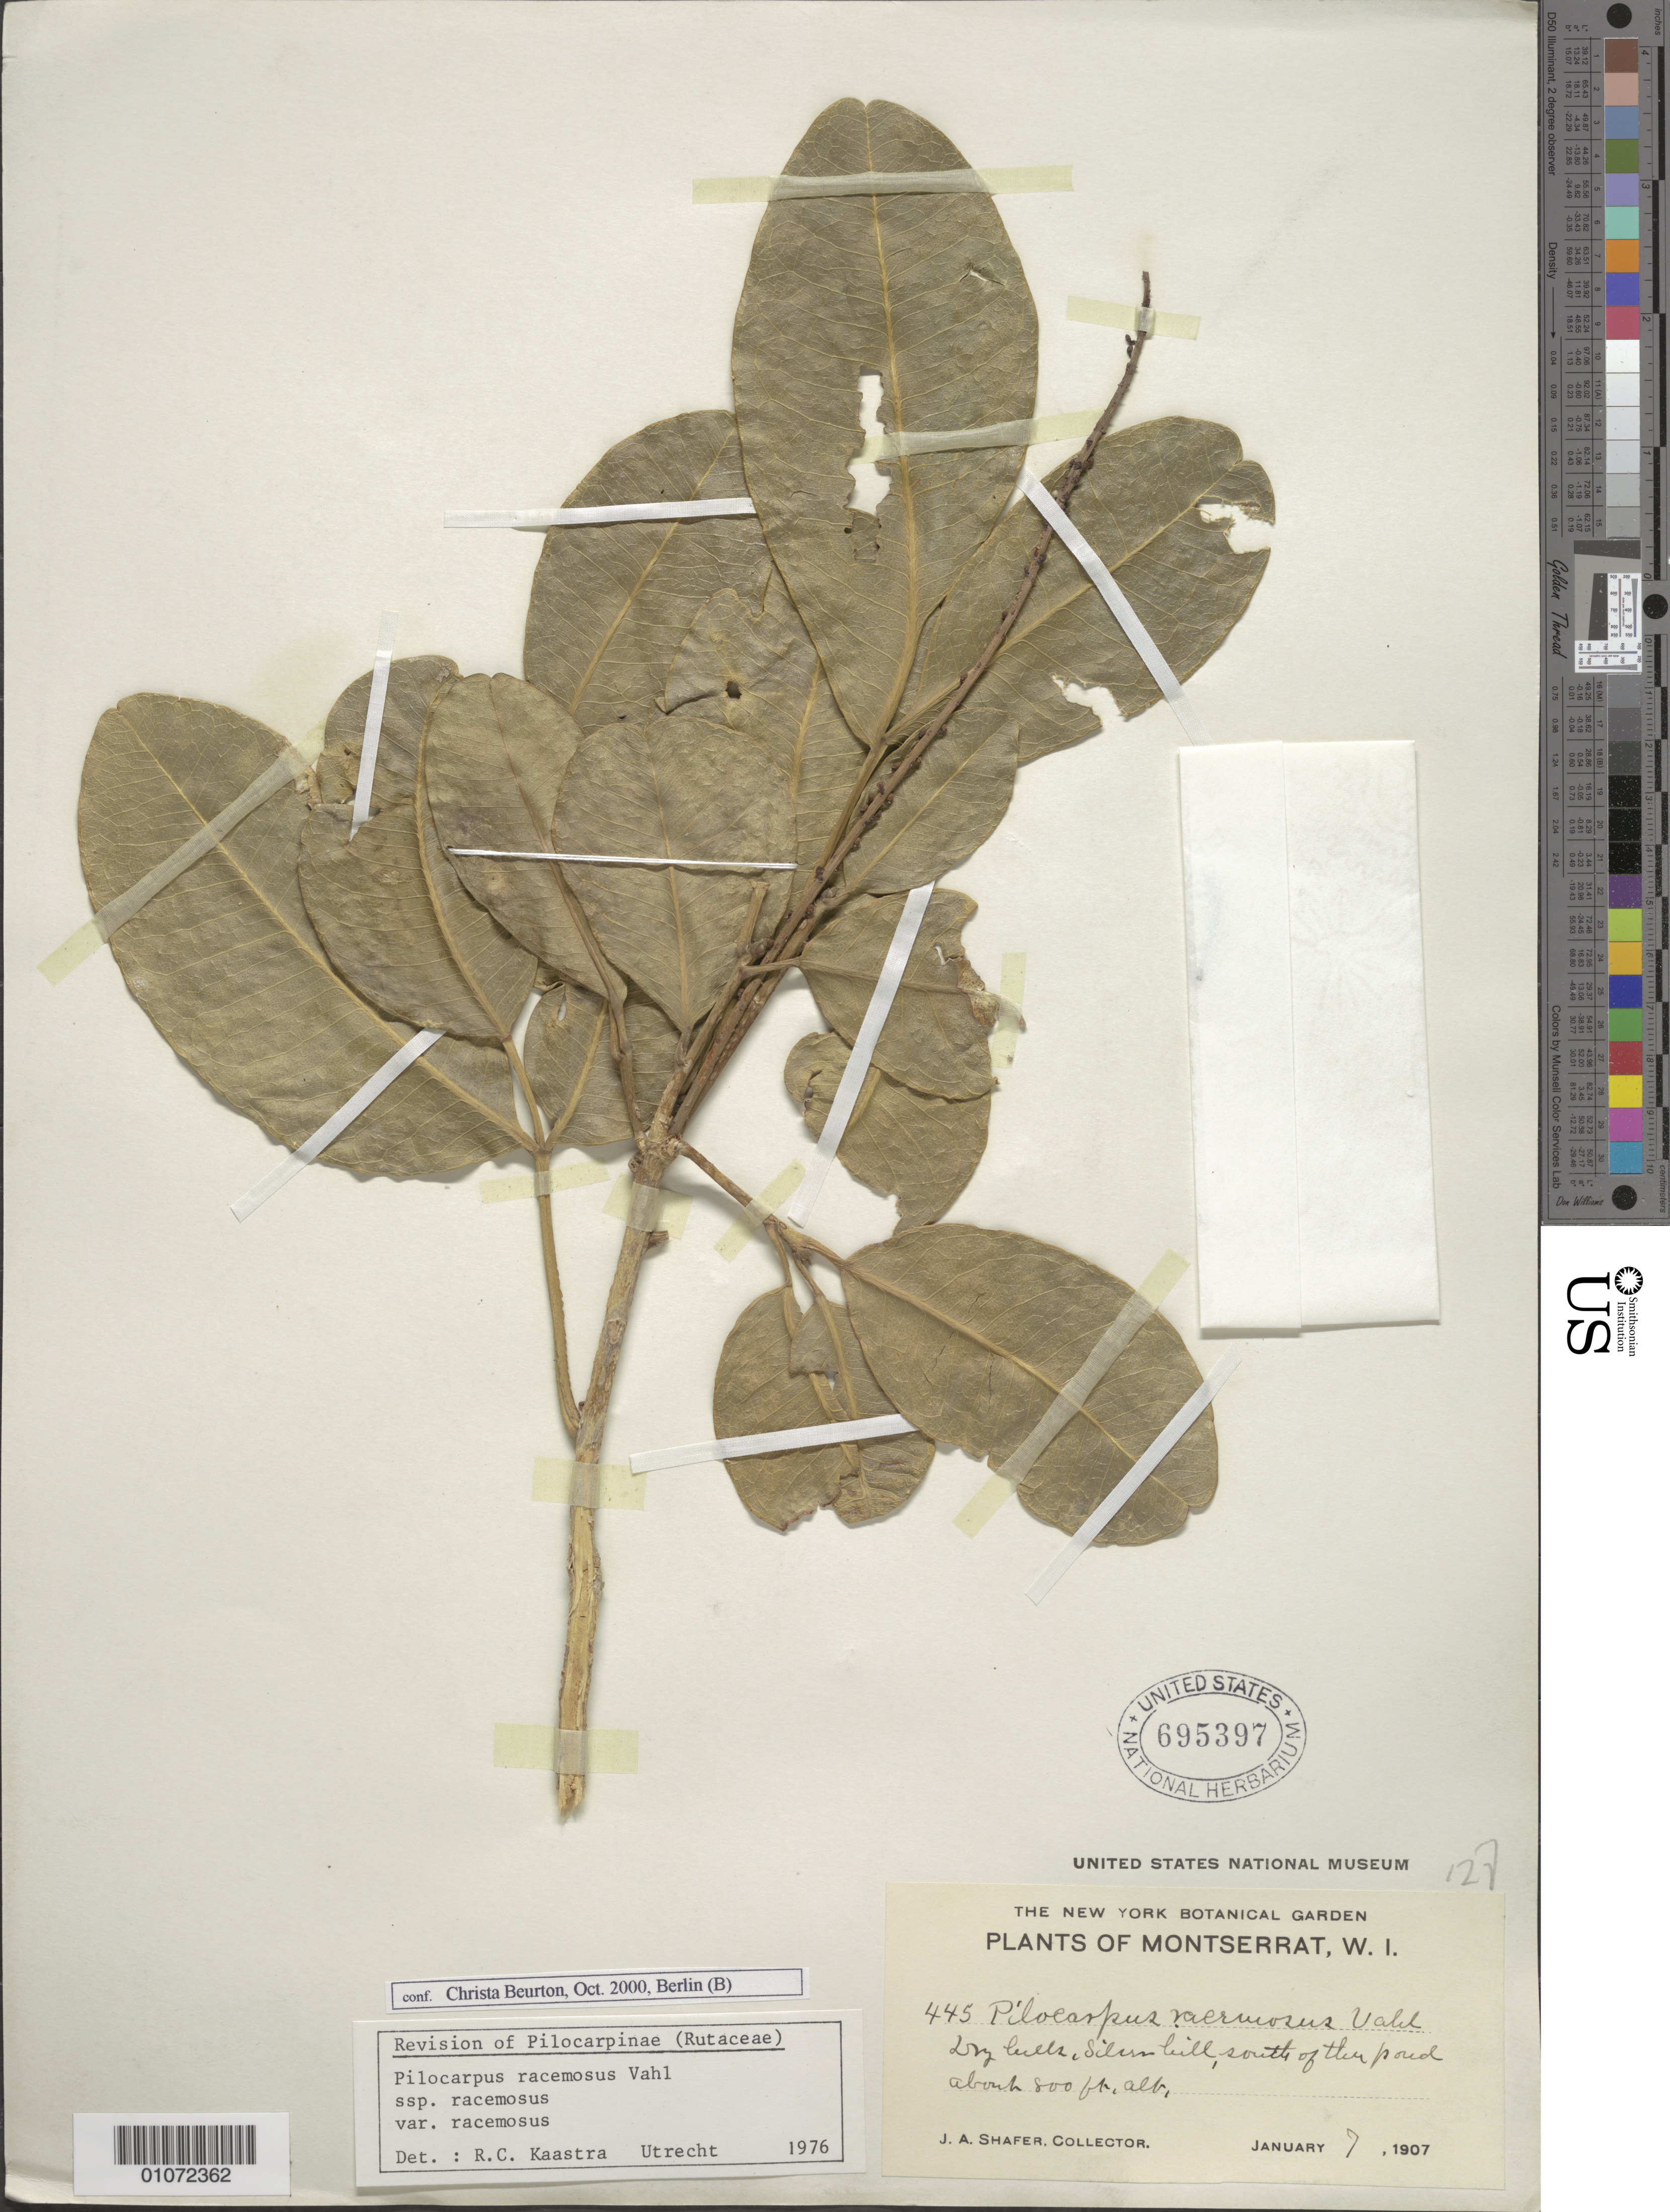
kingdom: Plantae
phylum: Tracheophyta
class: Magnoliopsida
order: Sapindales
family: Rutaceae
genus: Pilocarpus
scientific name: Pilocarpus racemosus subsp. racemosus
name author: Vahl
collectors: J. A. Shafer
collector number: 445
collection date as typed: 07 Jan 1907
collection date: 1907-01-07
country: Montserrat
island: Montserrat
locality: Silera Hill, S of the pond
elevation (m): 244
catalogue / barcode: US 695397